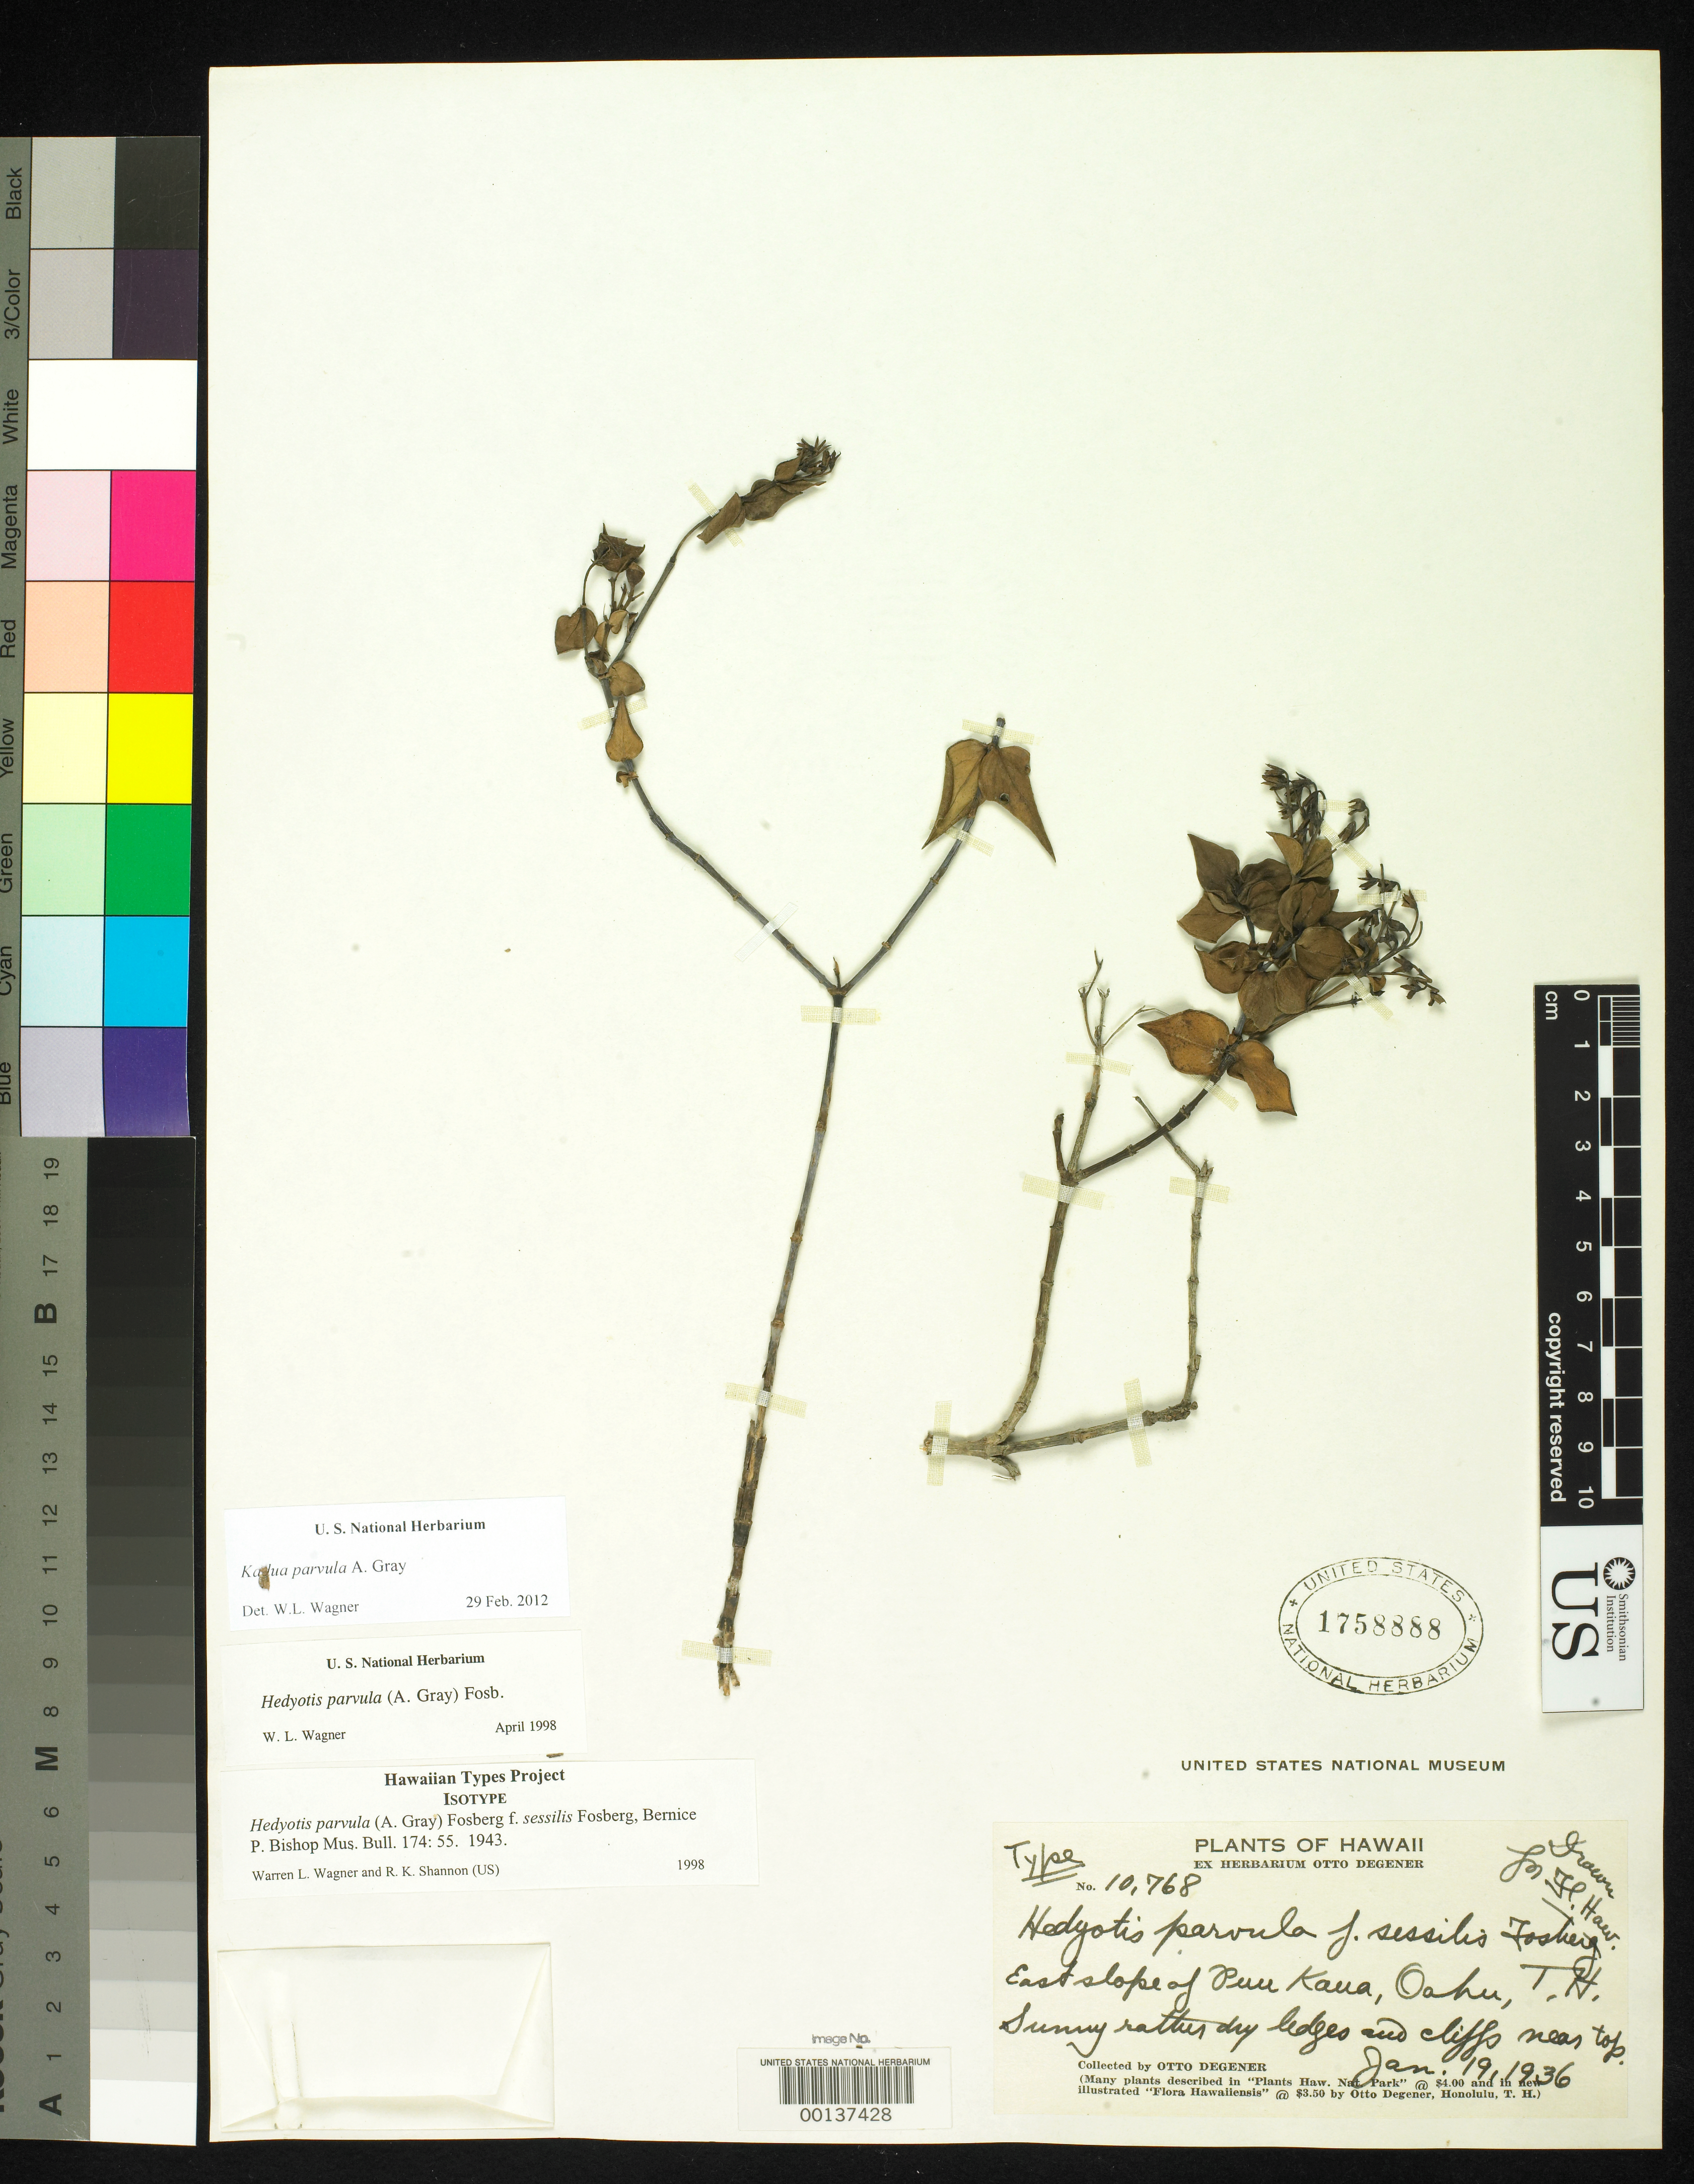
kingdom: Plantae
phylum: Tracheophyta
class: Magnoliopsida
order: Gentianales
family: Rubiaceae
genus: Hedyotis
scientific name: Hedyotis parvula f. sessilis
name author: Fosberg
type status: Isotype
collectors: O. Degener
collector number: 10768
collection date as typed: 19 Jan 1936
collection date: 1936-01-19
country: United States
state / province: Hawaii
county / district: Honolulu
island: Oahu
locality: E slope of Puu Kaua.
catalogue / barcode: US 1758888